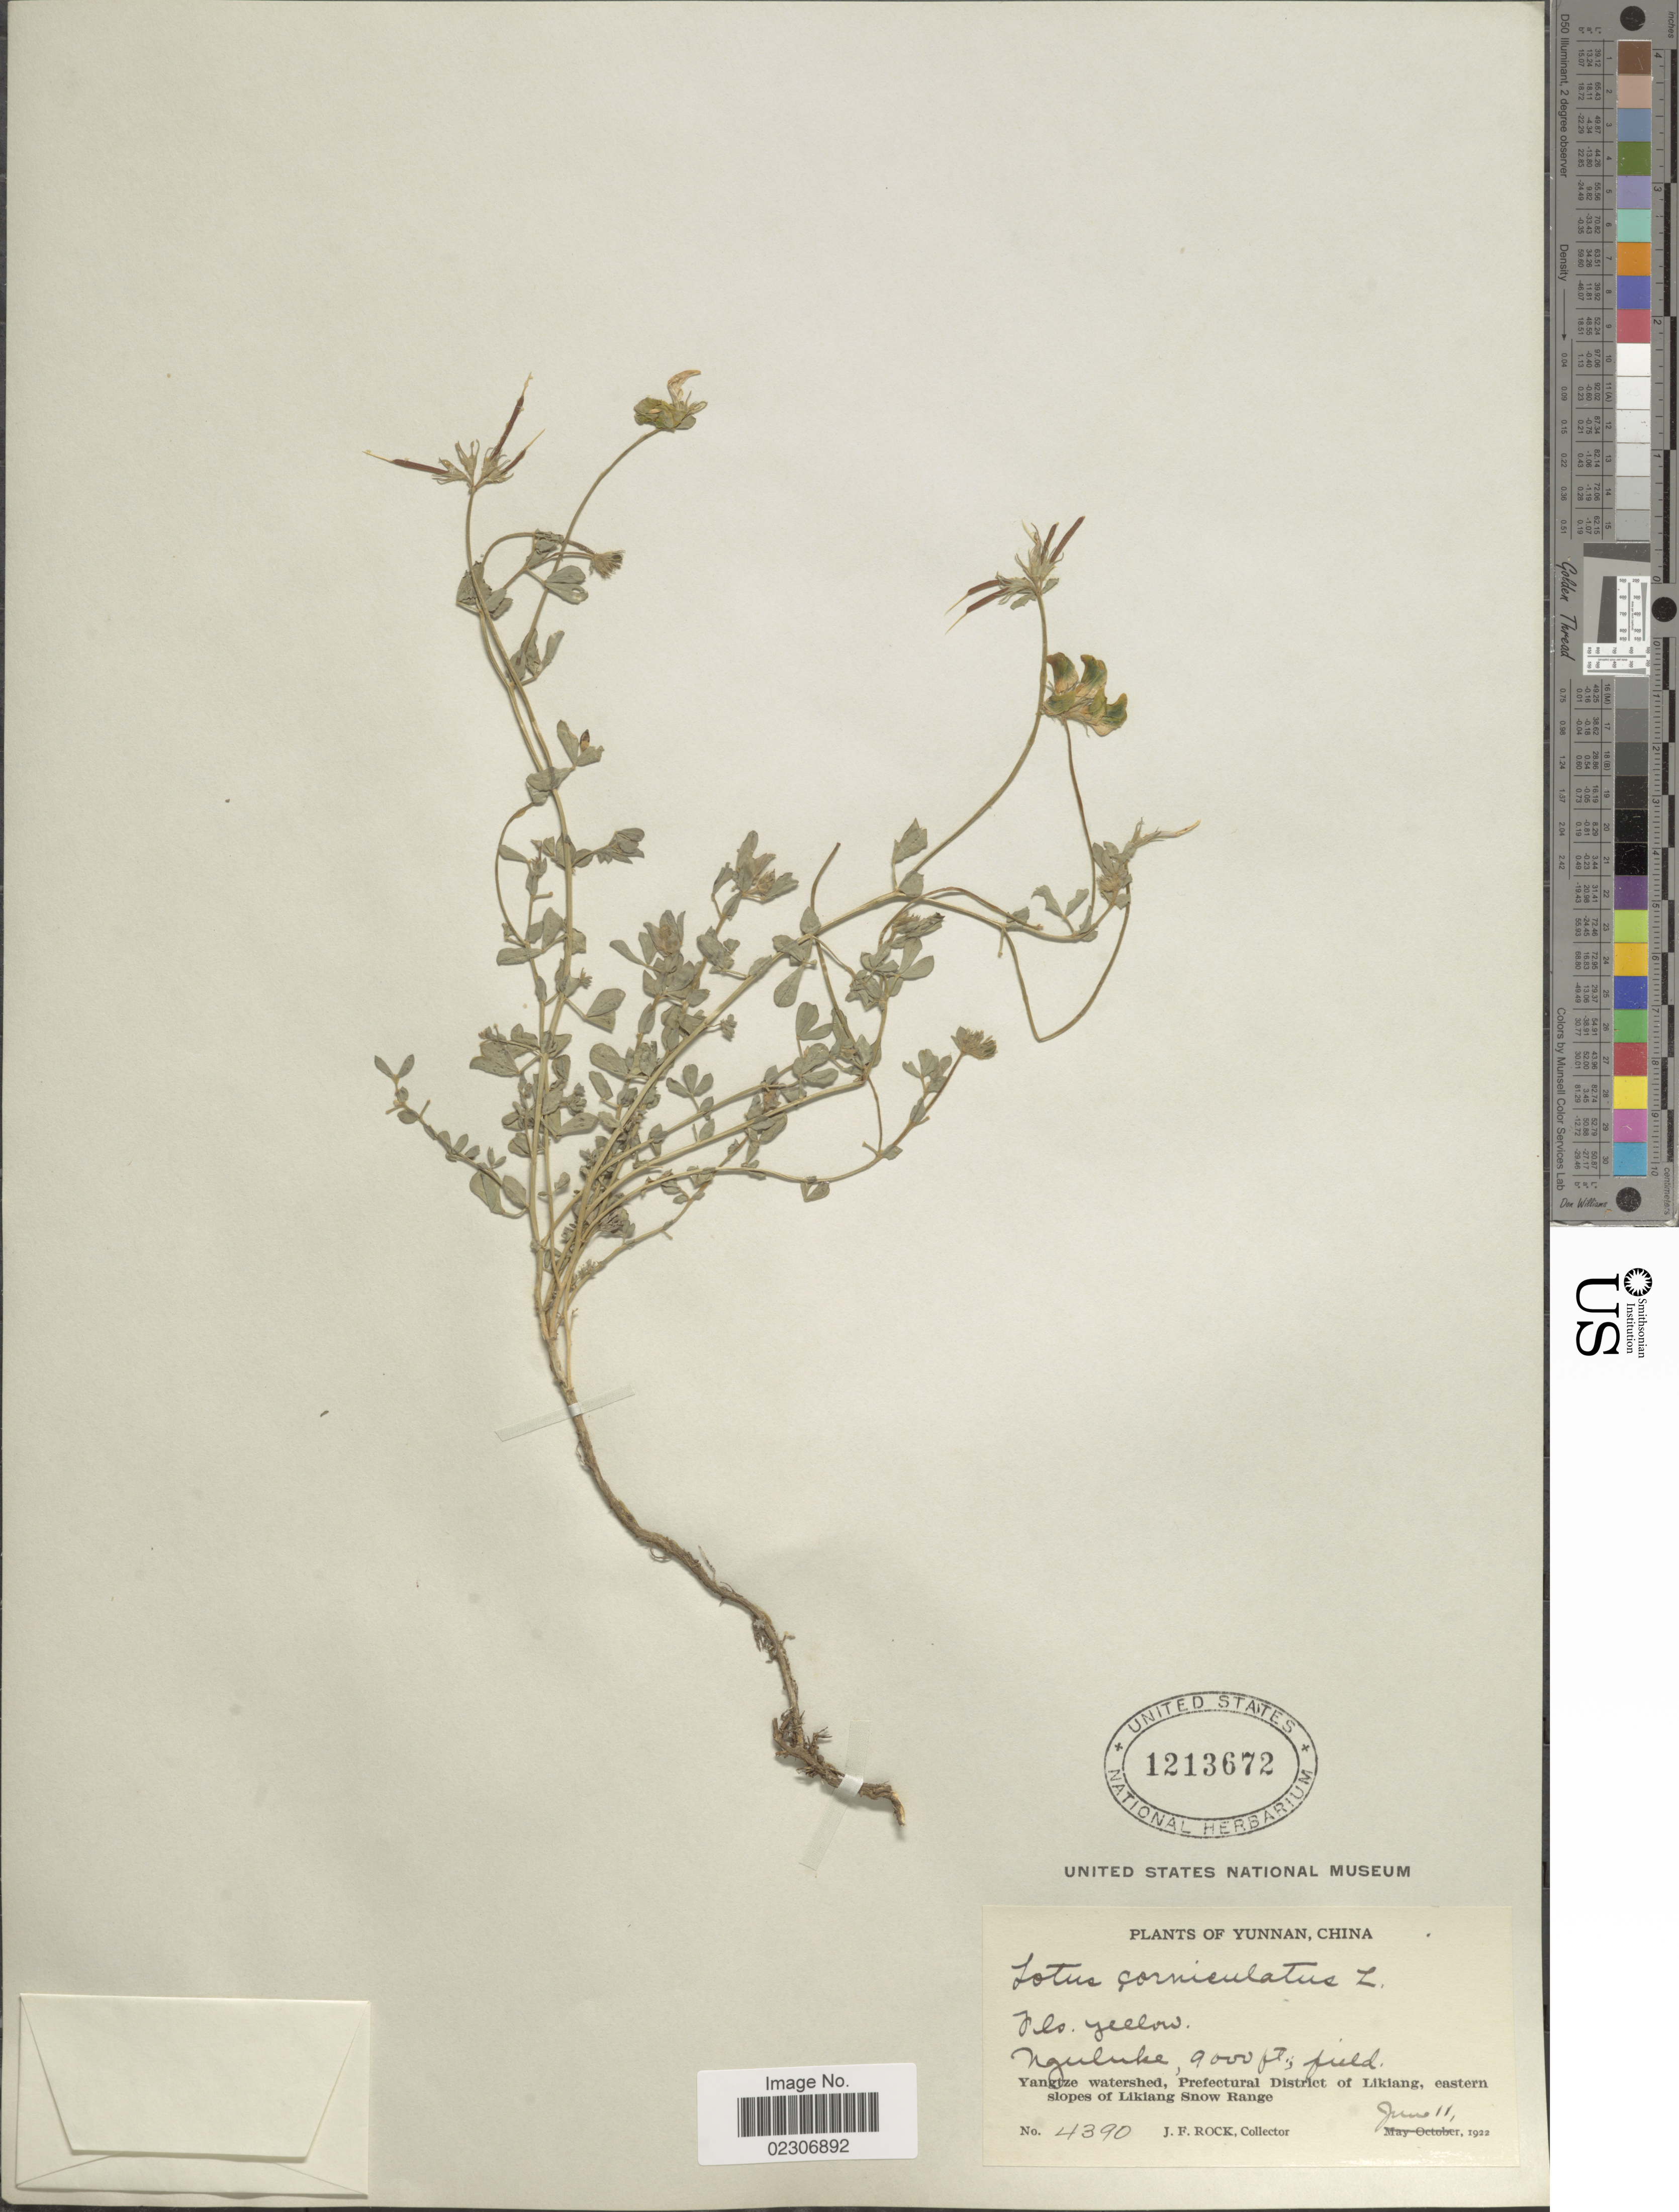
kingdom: Plantae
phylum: Tracheophyta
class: Magnoliopsida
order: Fabales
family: Fabaceae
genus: Lotus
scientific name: Lotus corniculatus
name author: L.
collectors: J. Rock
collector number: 4390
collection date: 1922-06-11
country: China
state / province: Yunnan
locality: Nguluke, Yangtze watershed, Prefectural District of Likiang, eastern slopes of Likiang Snow Range.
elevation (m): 2743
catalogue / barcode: US 1213672